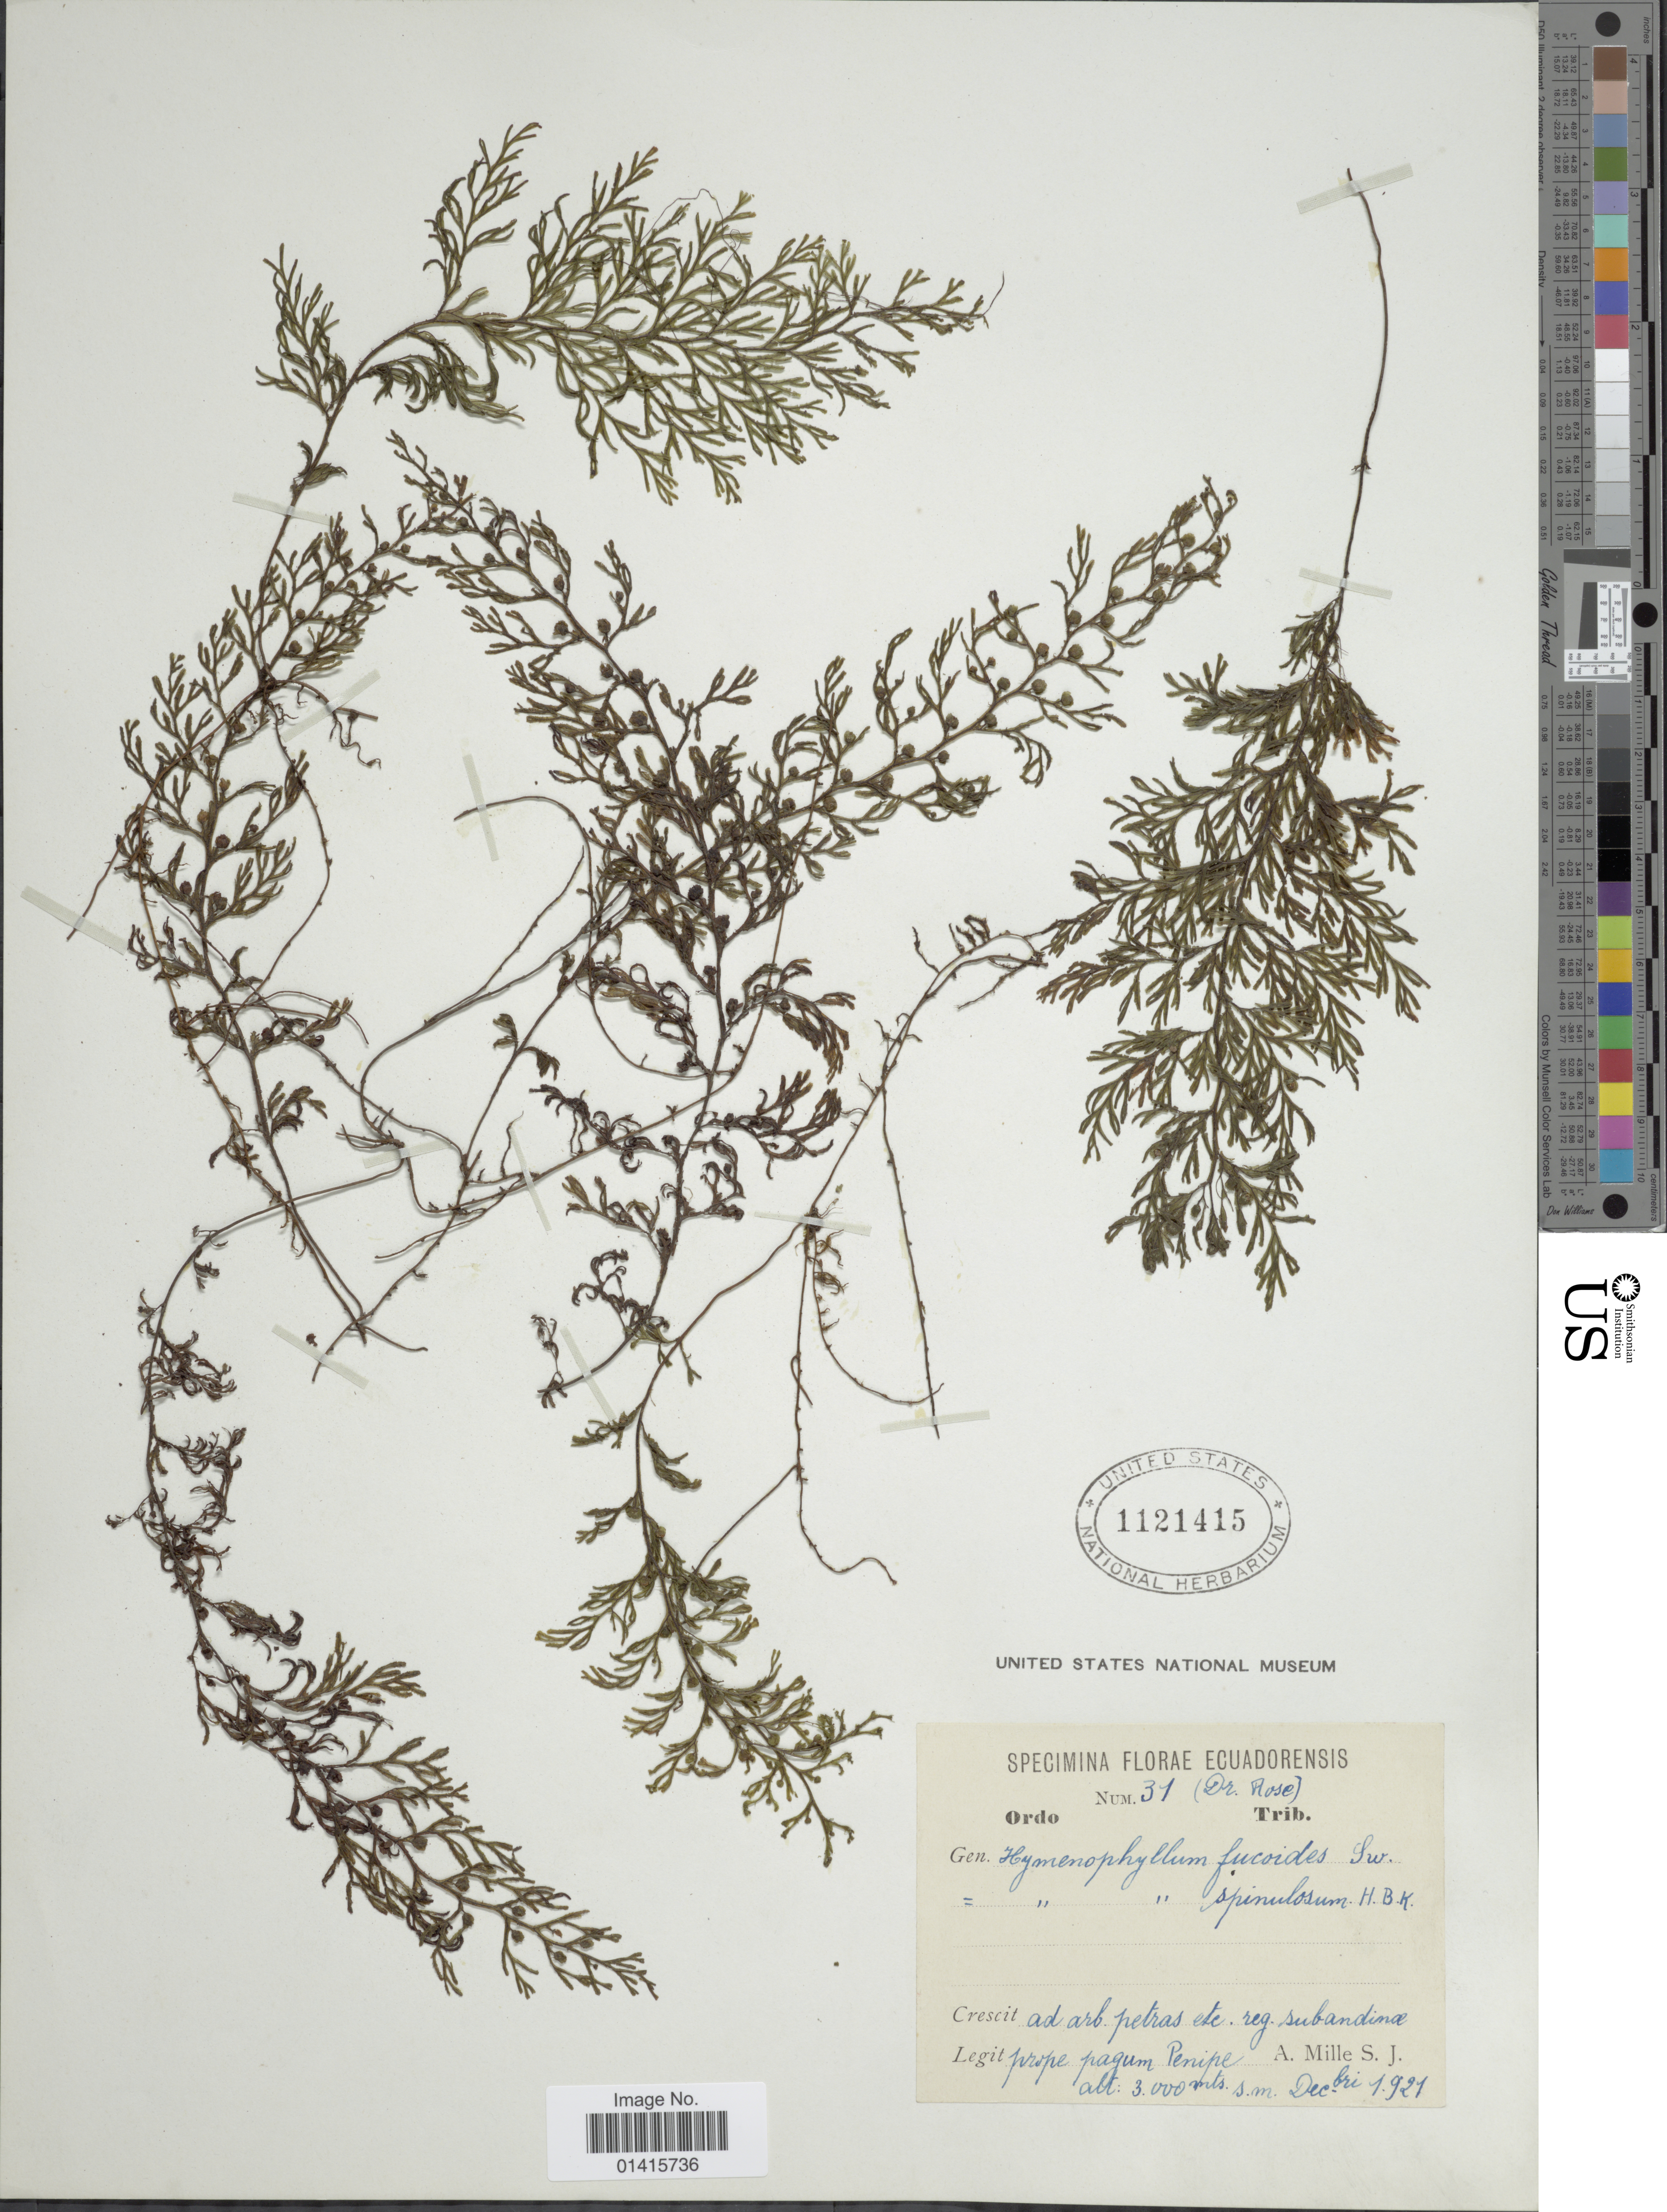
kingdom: Plantae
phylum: Tracheophyta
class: Polypodiopsida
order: Hymenophyllales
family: Hymenophyllaceae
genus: Hymenophyllum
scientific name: Hymenophyllum cristatum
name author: Hook. & Grev.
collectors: A. Mille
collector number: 31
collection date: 1921-12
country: Ecuador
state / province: Chimborazo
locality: Ad arb petras etc. reg. Subandinae, prope pagum Penipe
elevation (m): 3000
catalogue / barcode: US 1121415